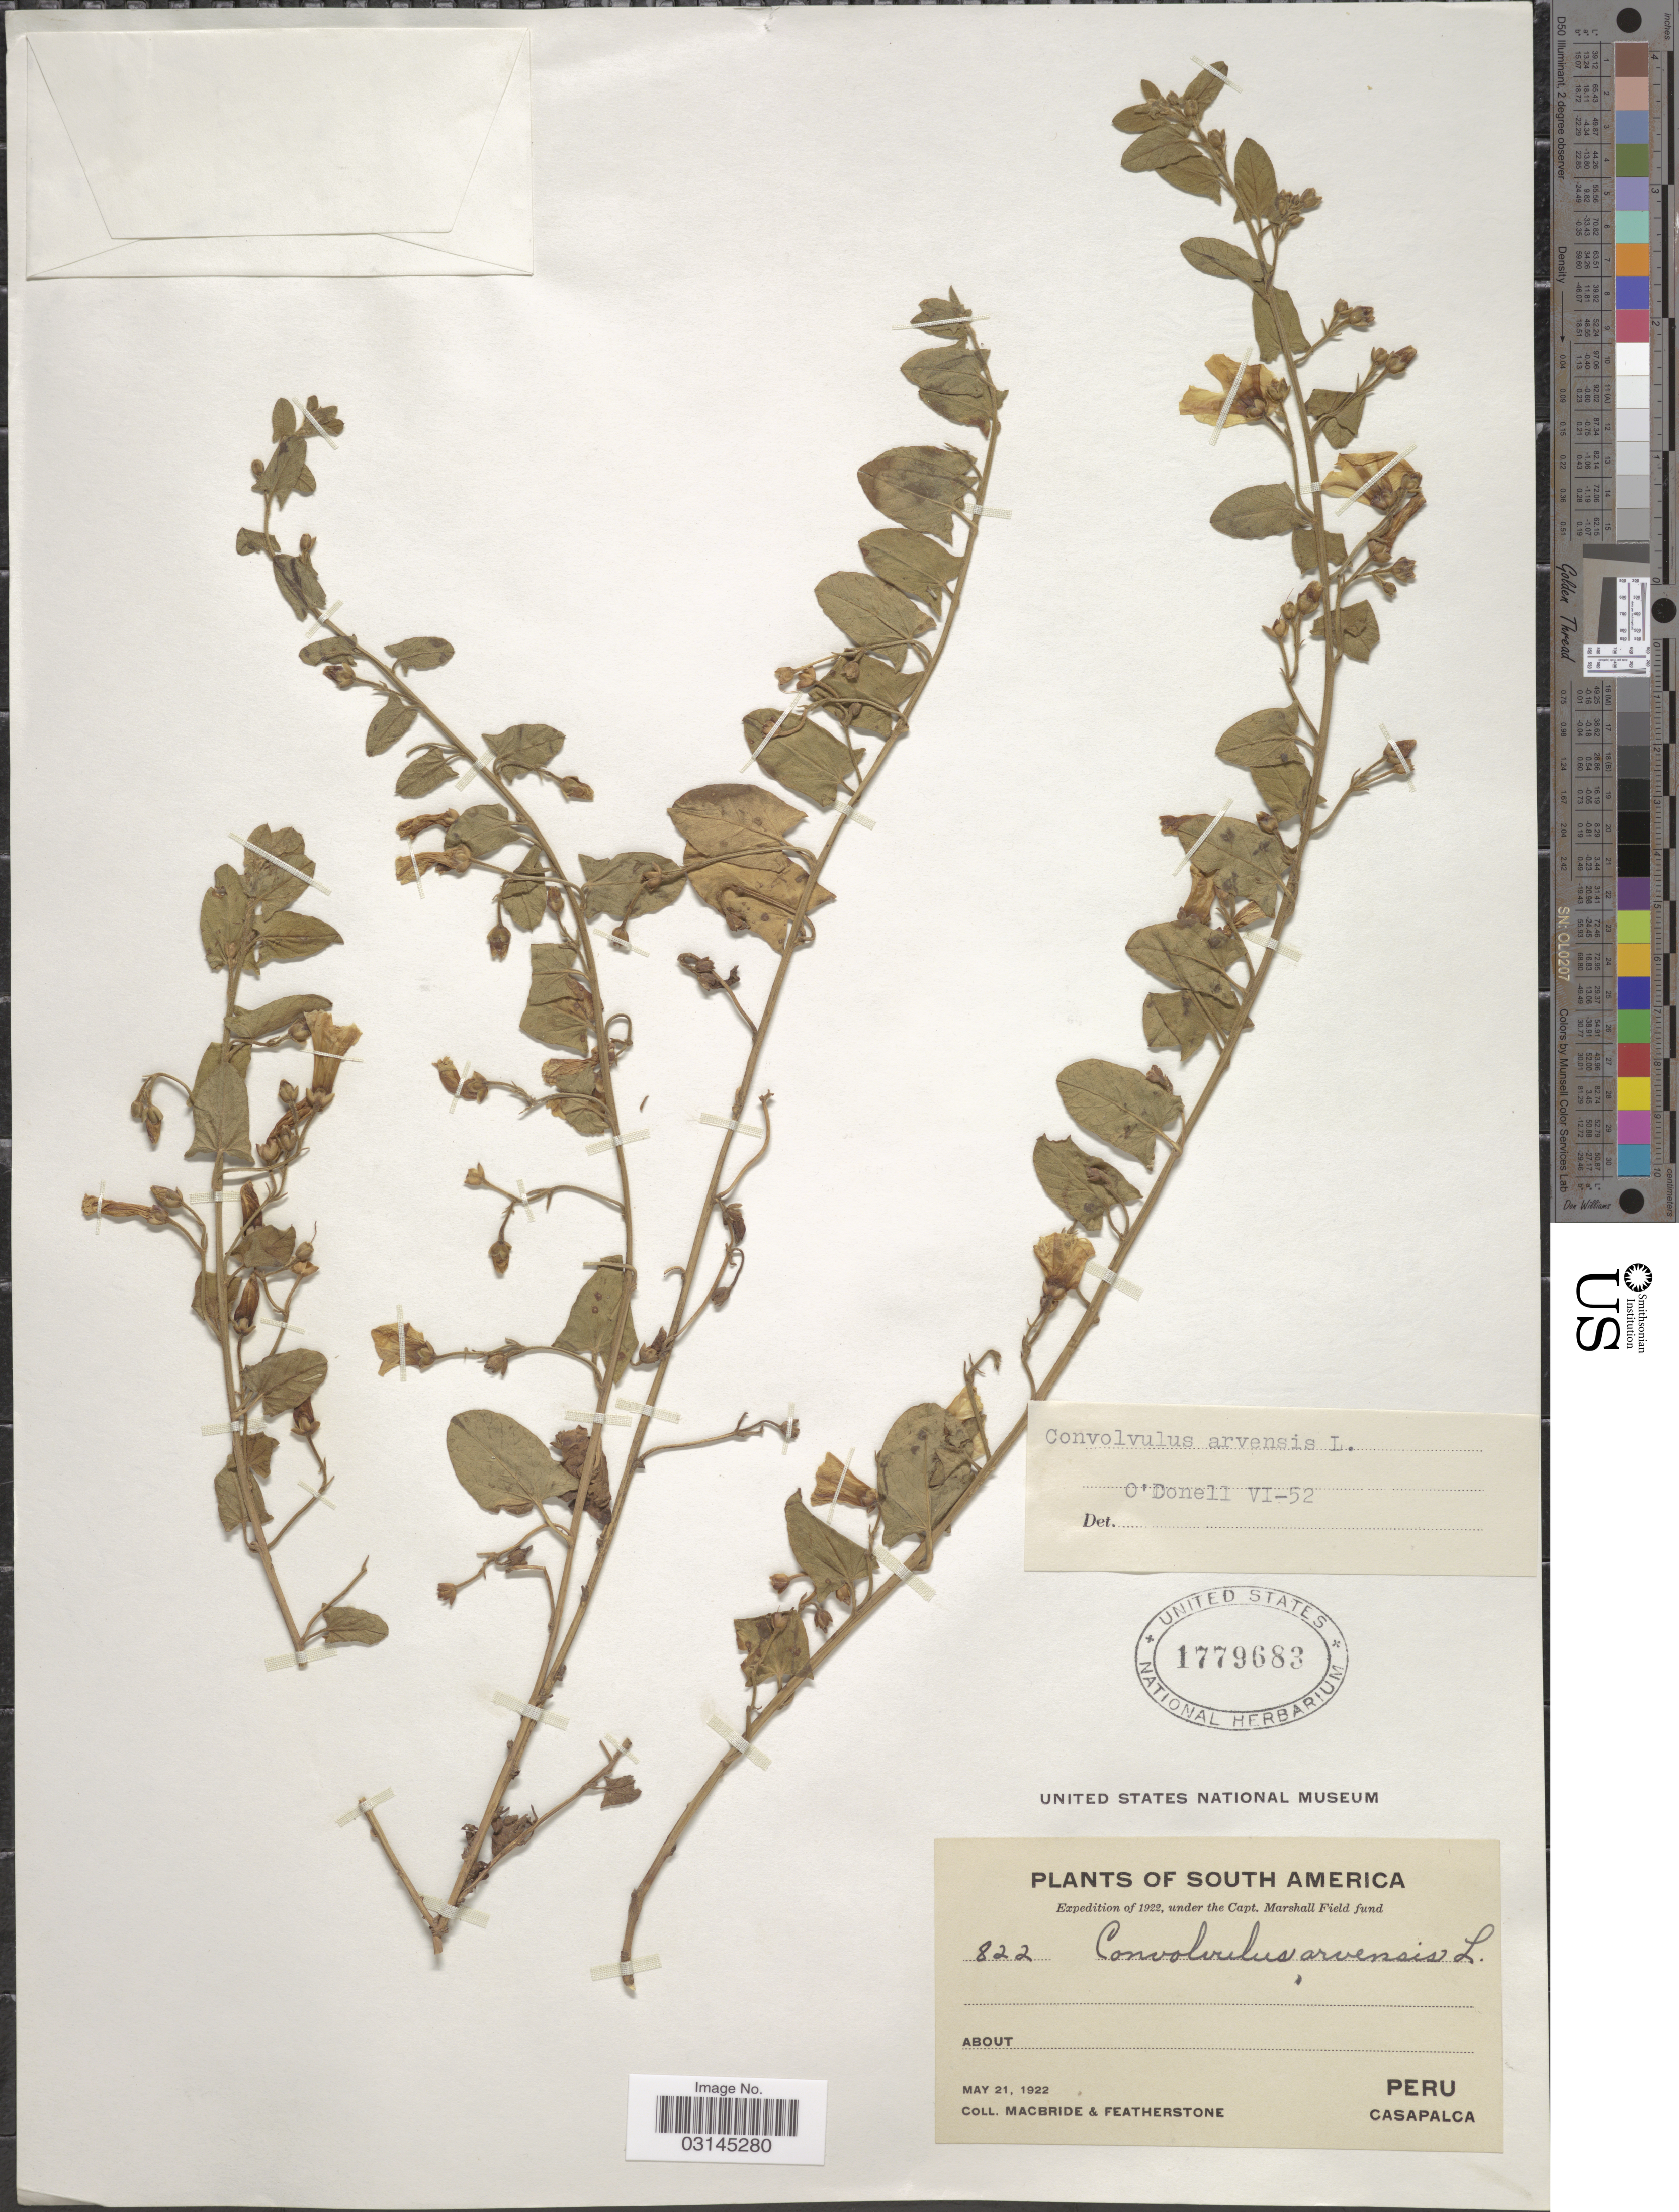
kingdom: Plantae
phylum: Tracheophyta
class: Magnoliopsida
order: Solanales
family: Convolvulaceae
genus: Convolvulus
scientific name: Convolvulus arvensis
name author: L.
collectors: Macbride, -- & -. Featherstone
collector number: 822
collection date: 1922-05-21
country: Peru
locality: Casapalca.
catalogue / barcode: US 1779683